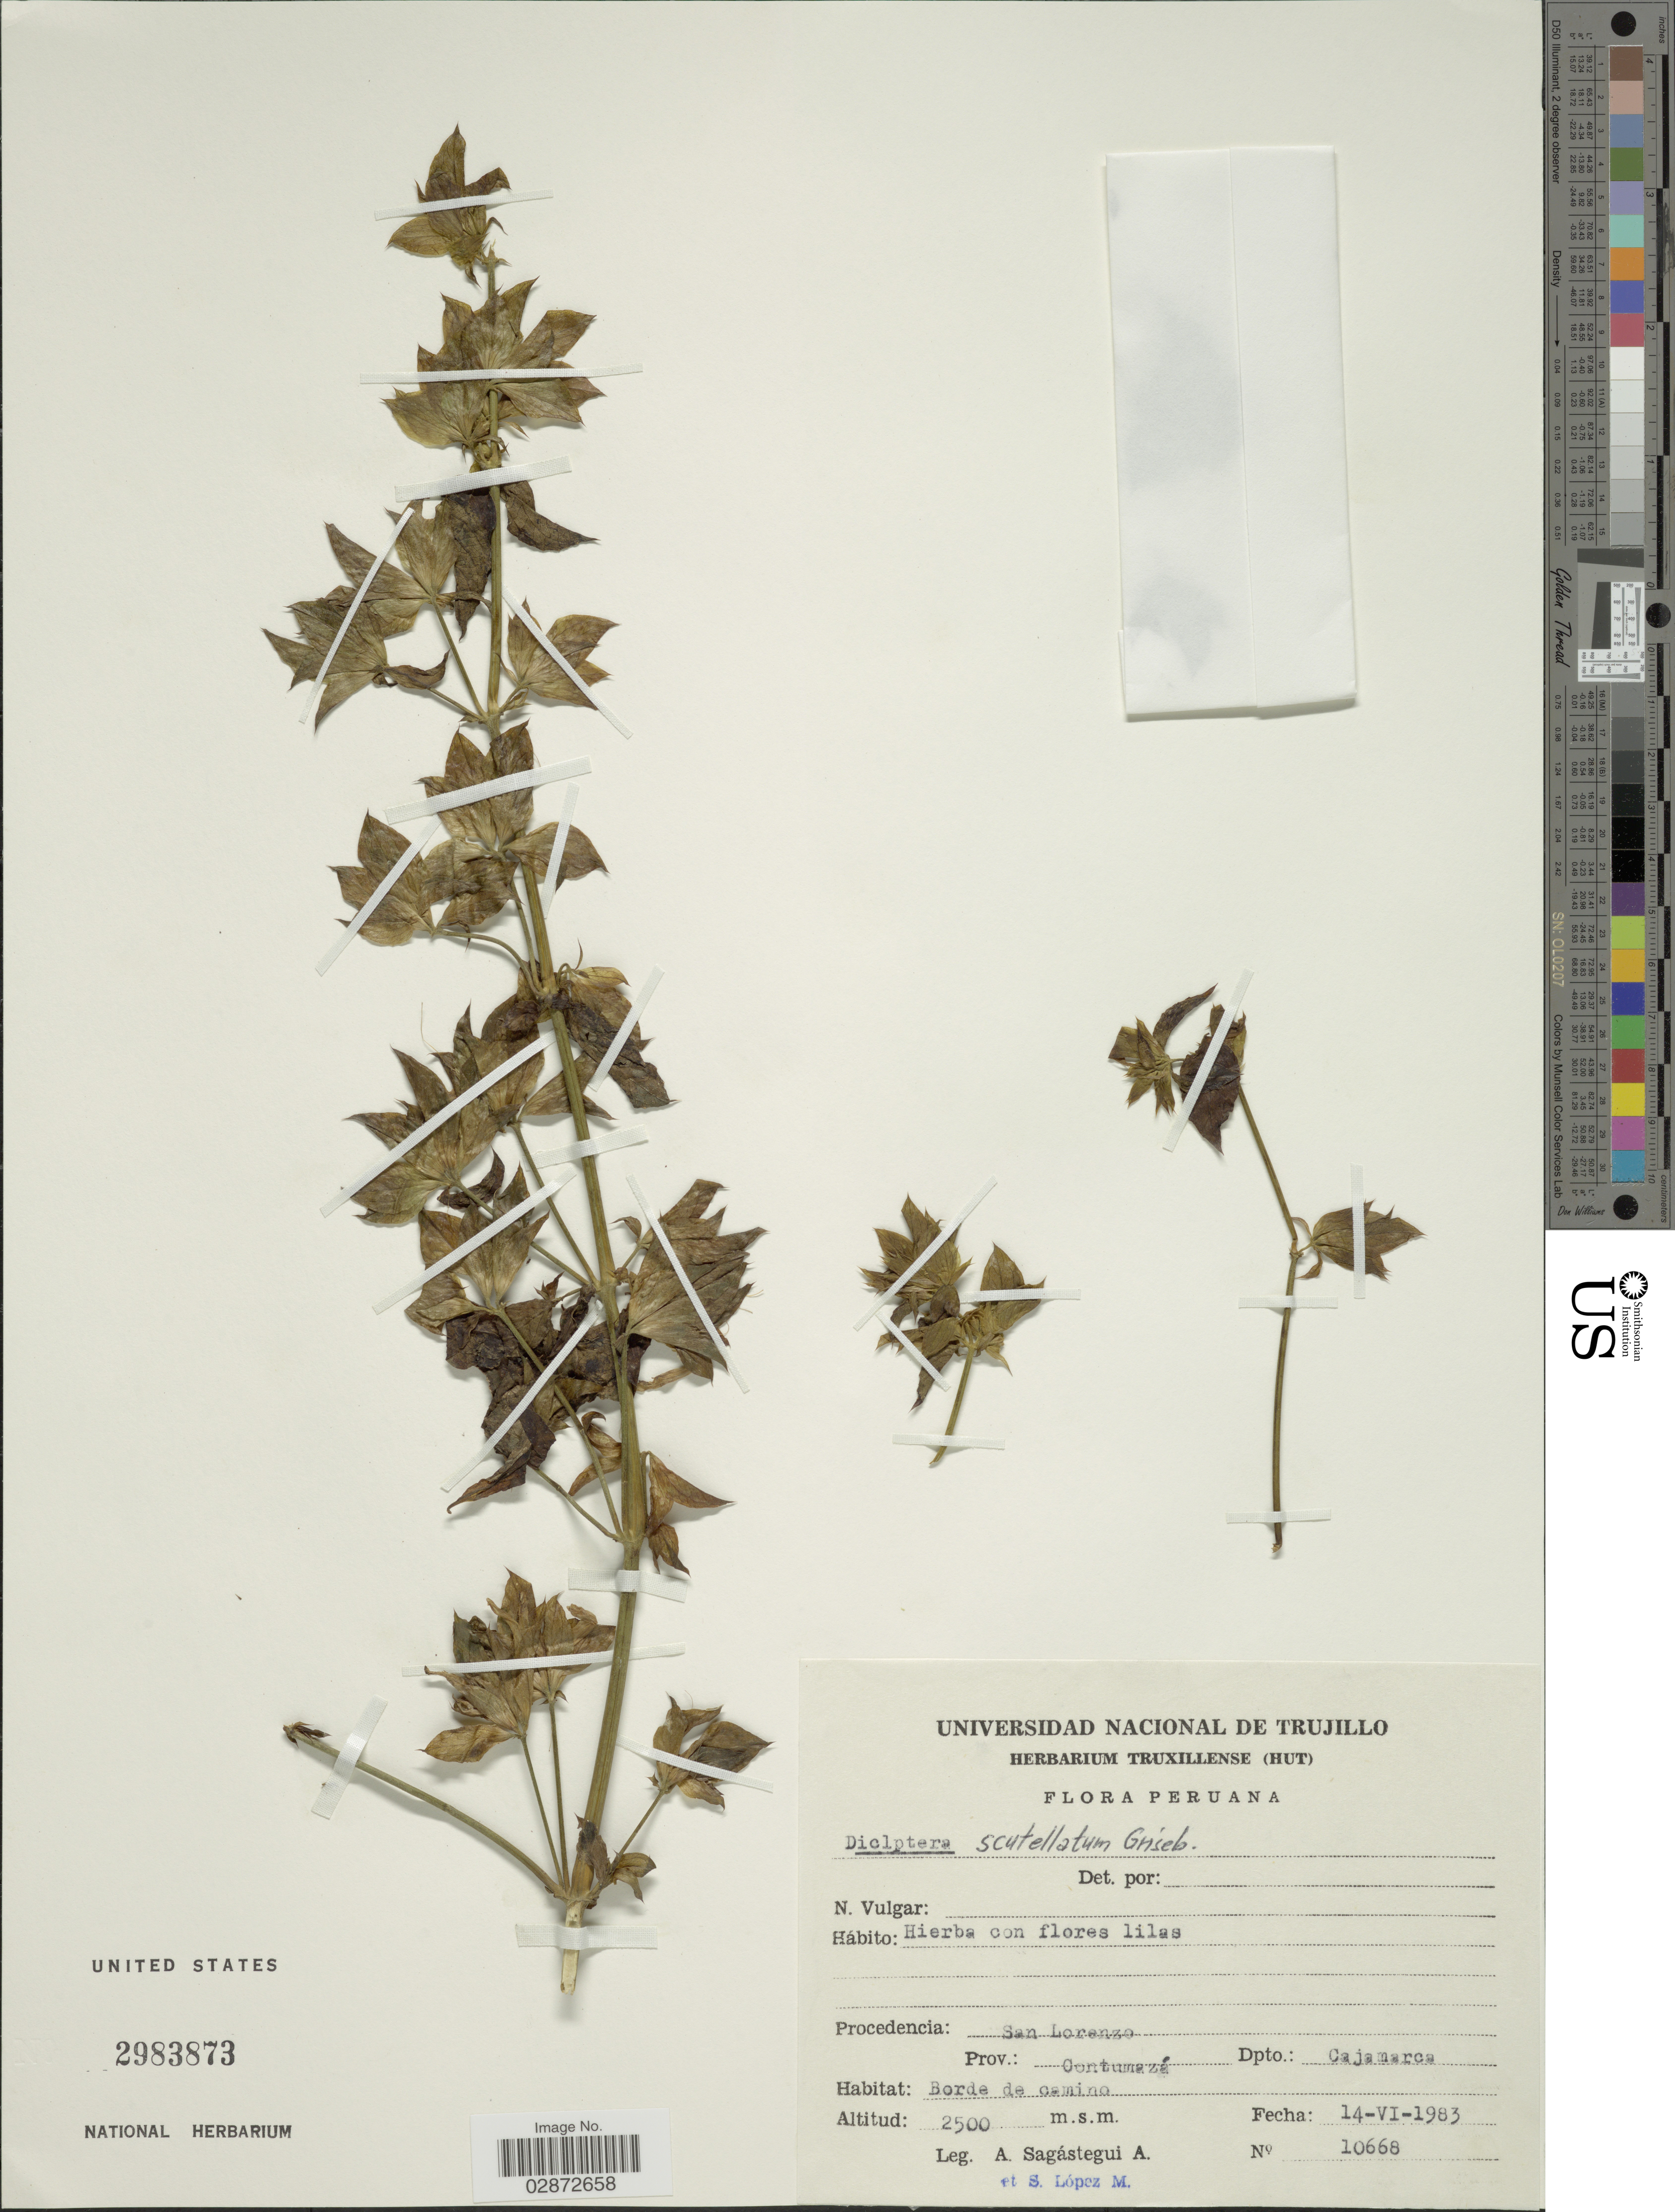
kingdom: Plantae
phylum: Tracheophyta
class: Magnoliopsida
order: Lamiales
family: Acanthaceae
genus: Dicliptera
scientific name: Dicliptera sp.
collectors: A. Sagástegui A. & S. Lopez M.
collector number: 10668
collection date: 1983-06-14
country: Peru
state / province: Cajamarca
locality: San Lorenzo. Prov.: Contumazá. Dpto.: Cajamarca.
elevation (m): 2500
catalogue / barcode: US 2983873